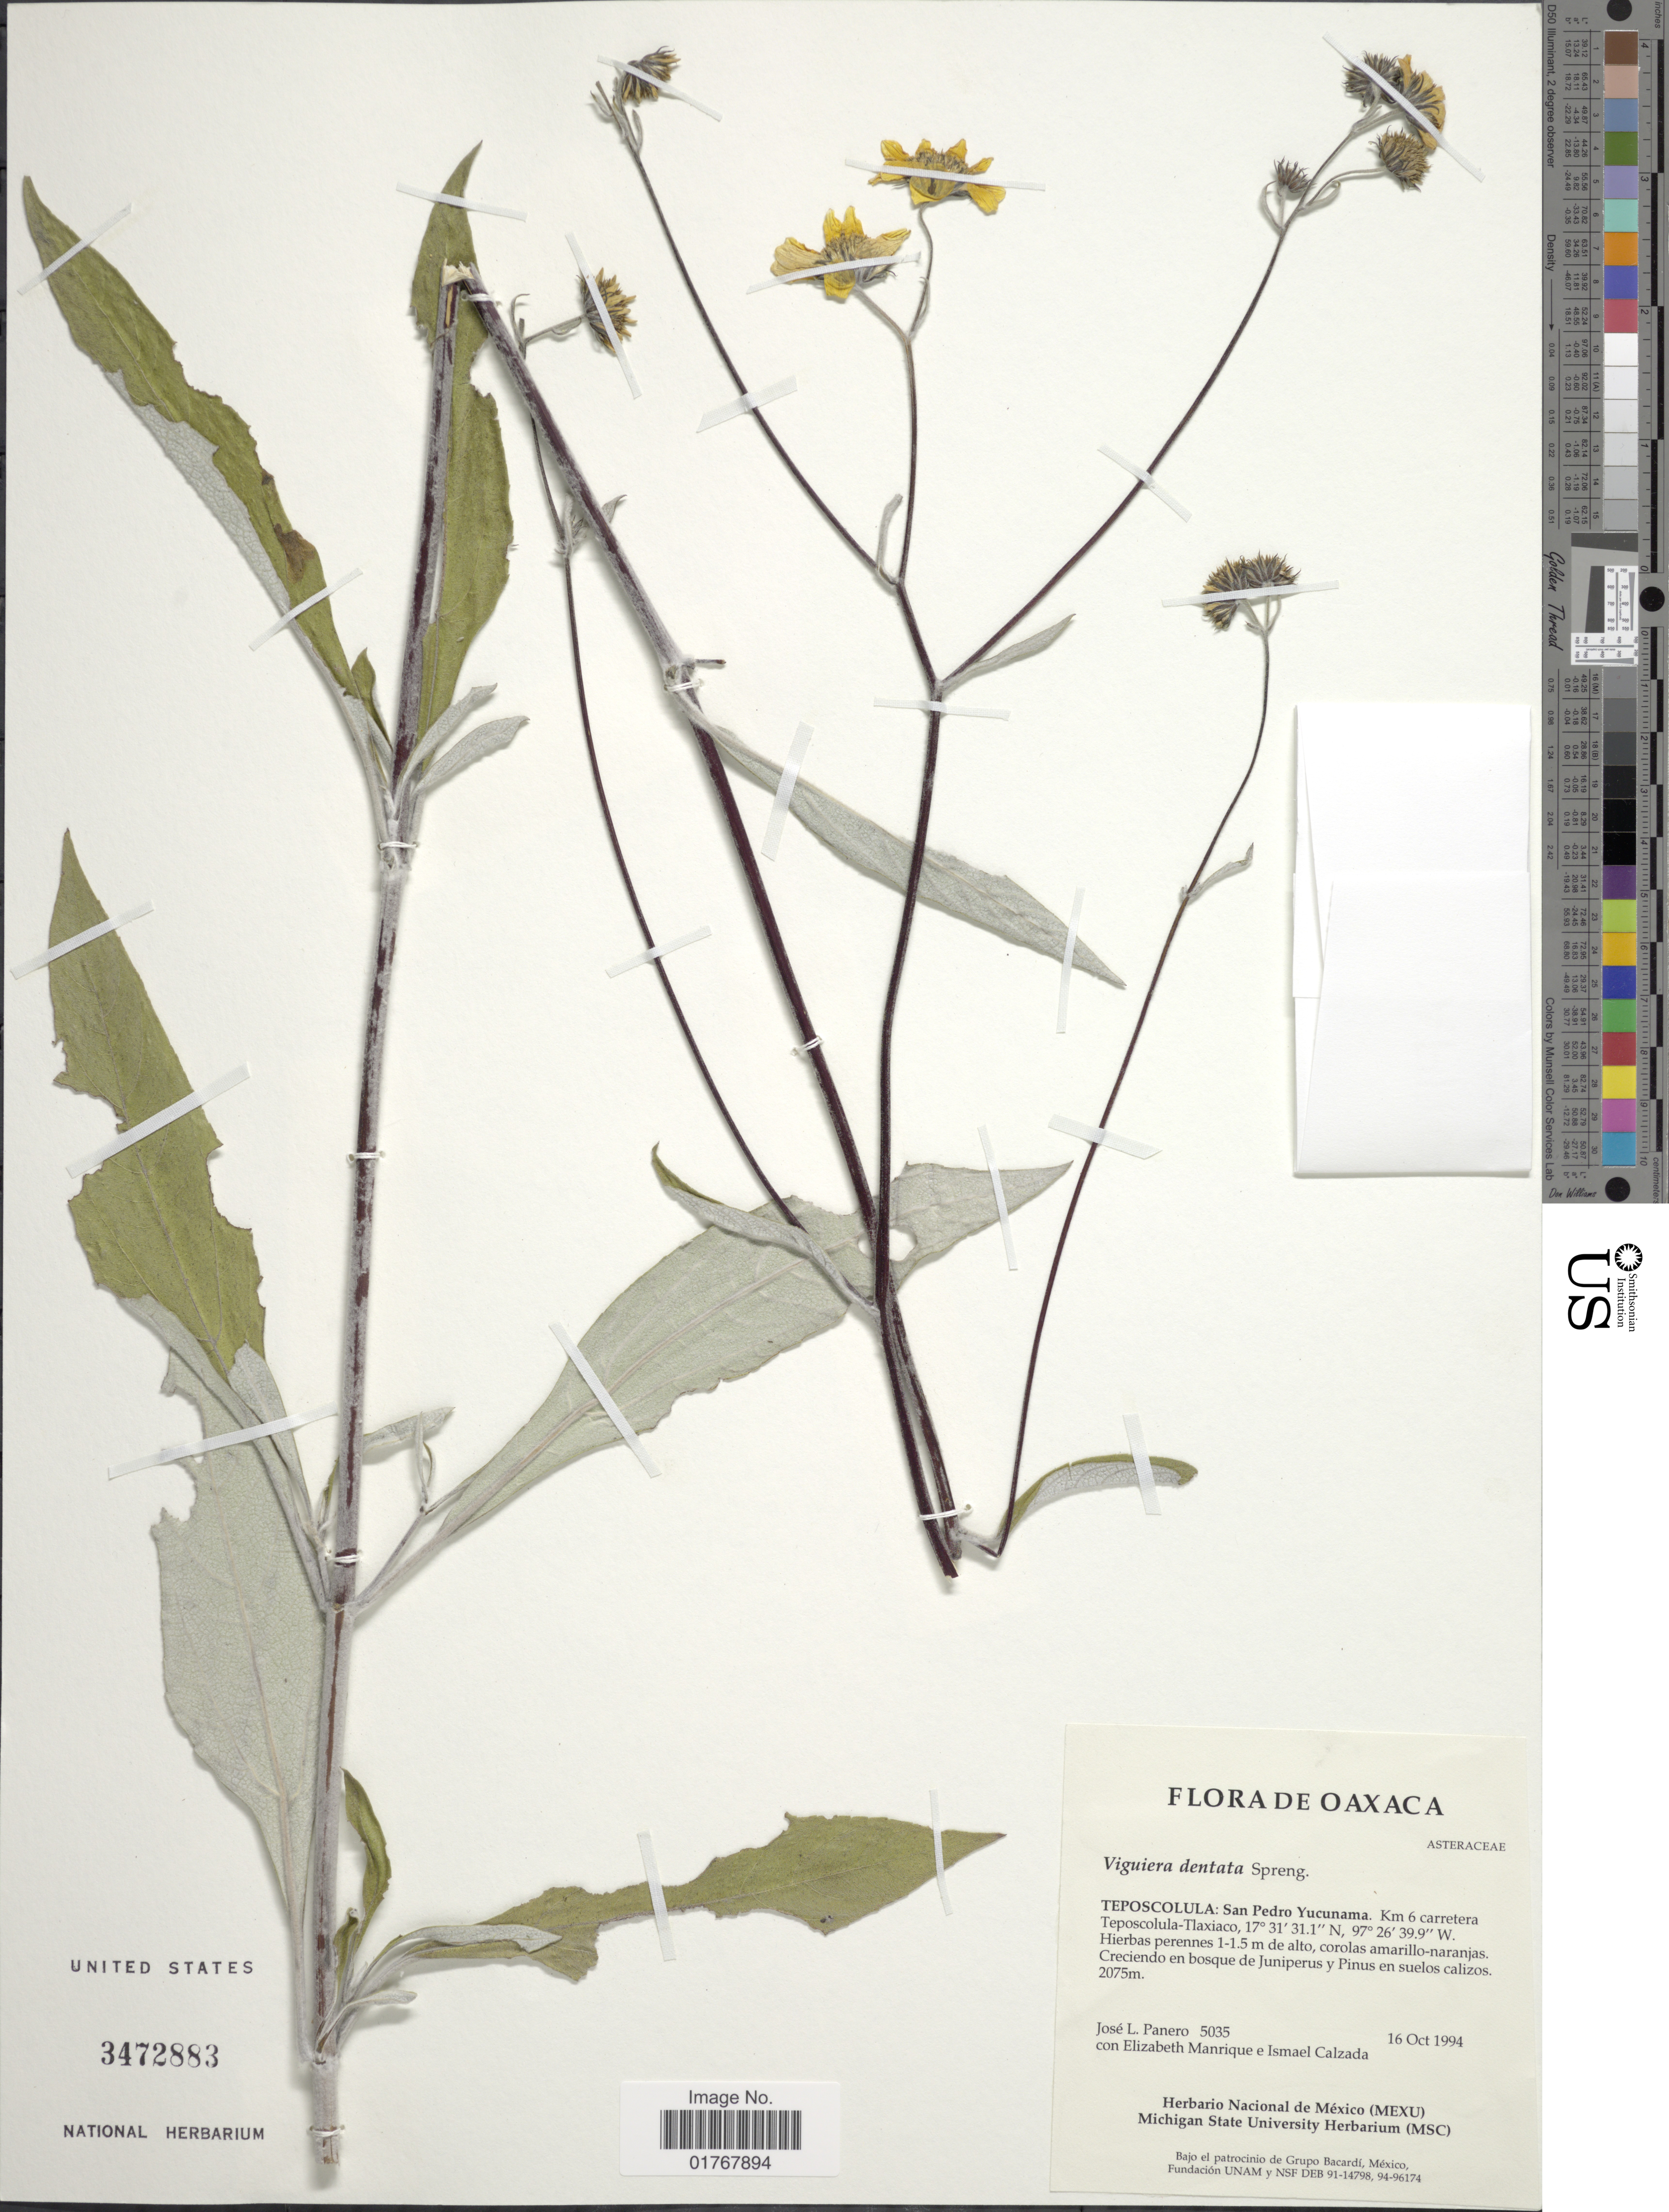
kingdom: Plantae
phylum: Tracheophyta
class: Magnoliopsida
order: Asterales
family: Asteraceae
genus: Viguiera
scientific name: Viguiera dentata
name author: (Cav.) Spreng.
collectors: J. L. Panero, E. Manrique & I. Calzada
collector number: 5035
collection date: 1994-10-16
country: Mexico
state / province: Oaxaca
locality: Teposcolula: San Pedro Yucaunama. Km 6 carretera teposcolula-Tlaxiaco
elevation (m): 2075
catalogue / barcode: US 3472883